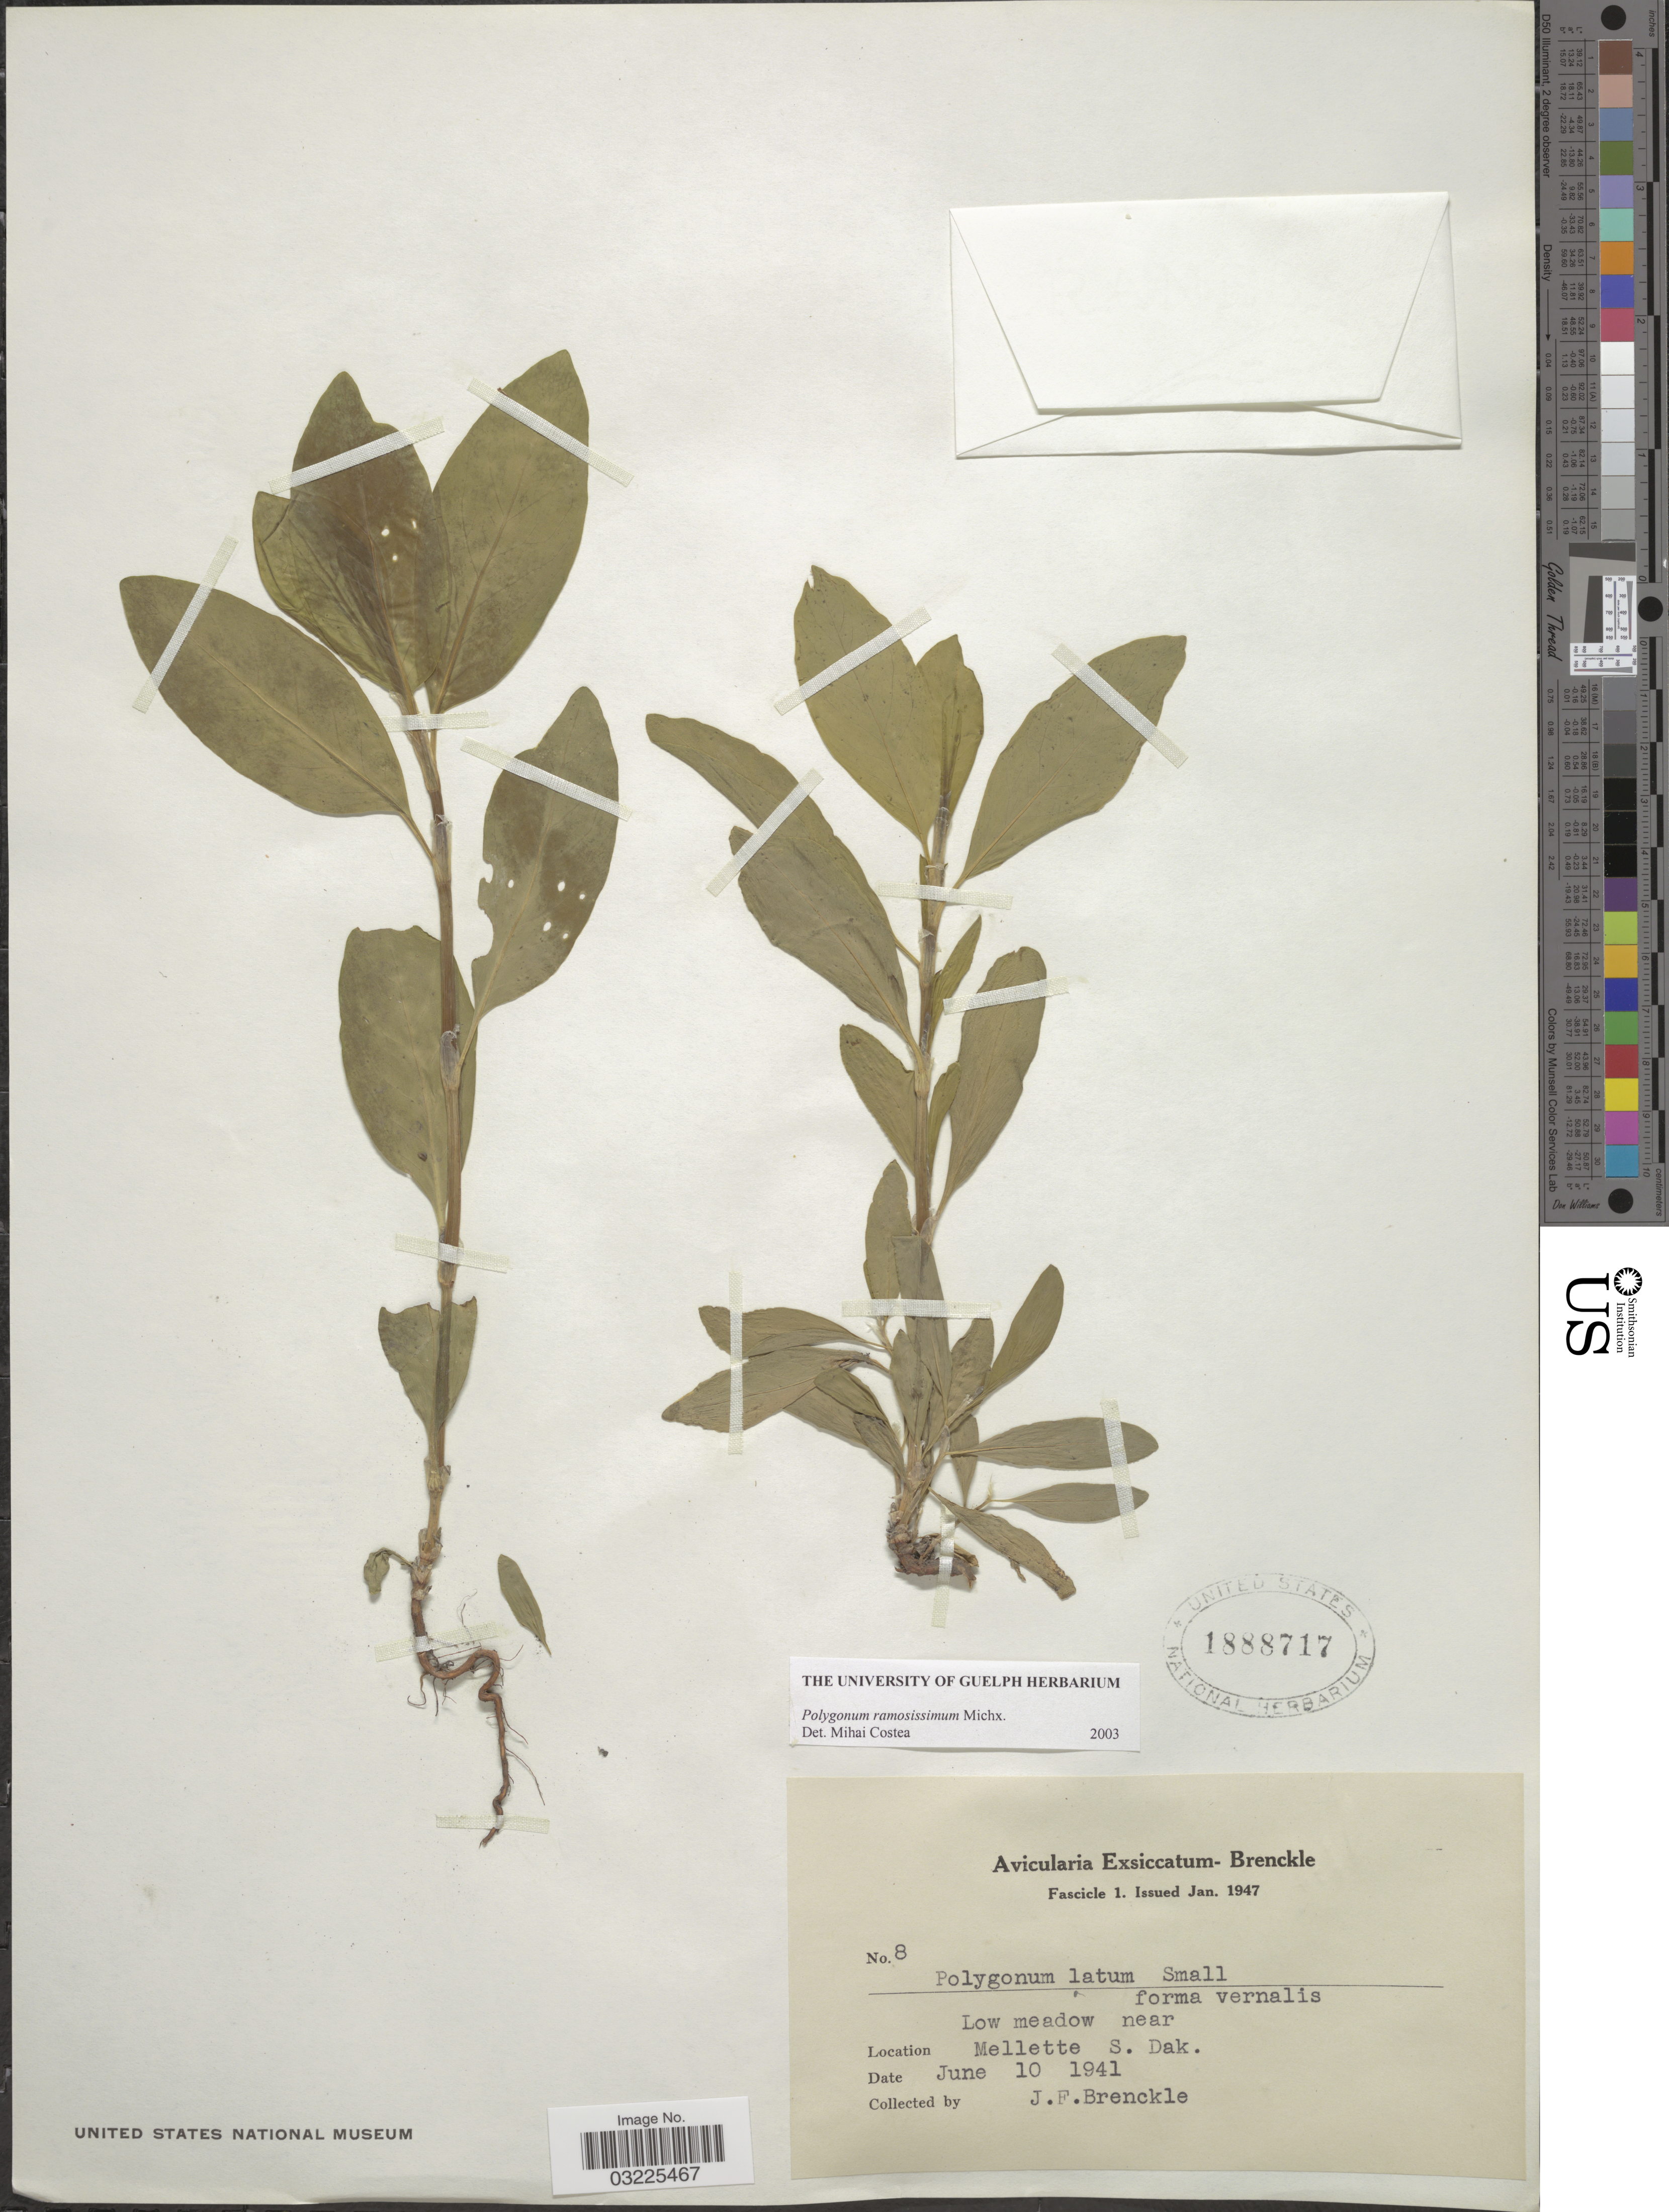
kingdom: Plantae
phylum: Tracheophyta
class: Magnoliopsida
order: Caryophyllales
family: Polygonaceae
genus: Polygonum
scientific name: Polygonum ramosissimum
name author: Michx.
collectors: J. Brenckle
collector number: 8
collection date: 1941-06-10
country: United States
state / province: South Dakota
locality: Low meadow near Mellette.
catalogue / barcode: US 1888717